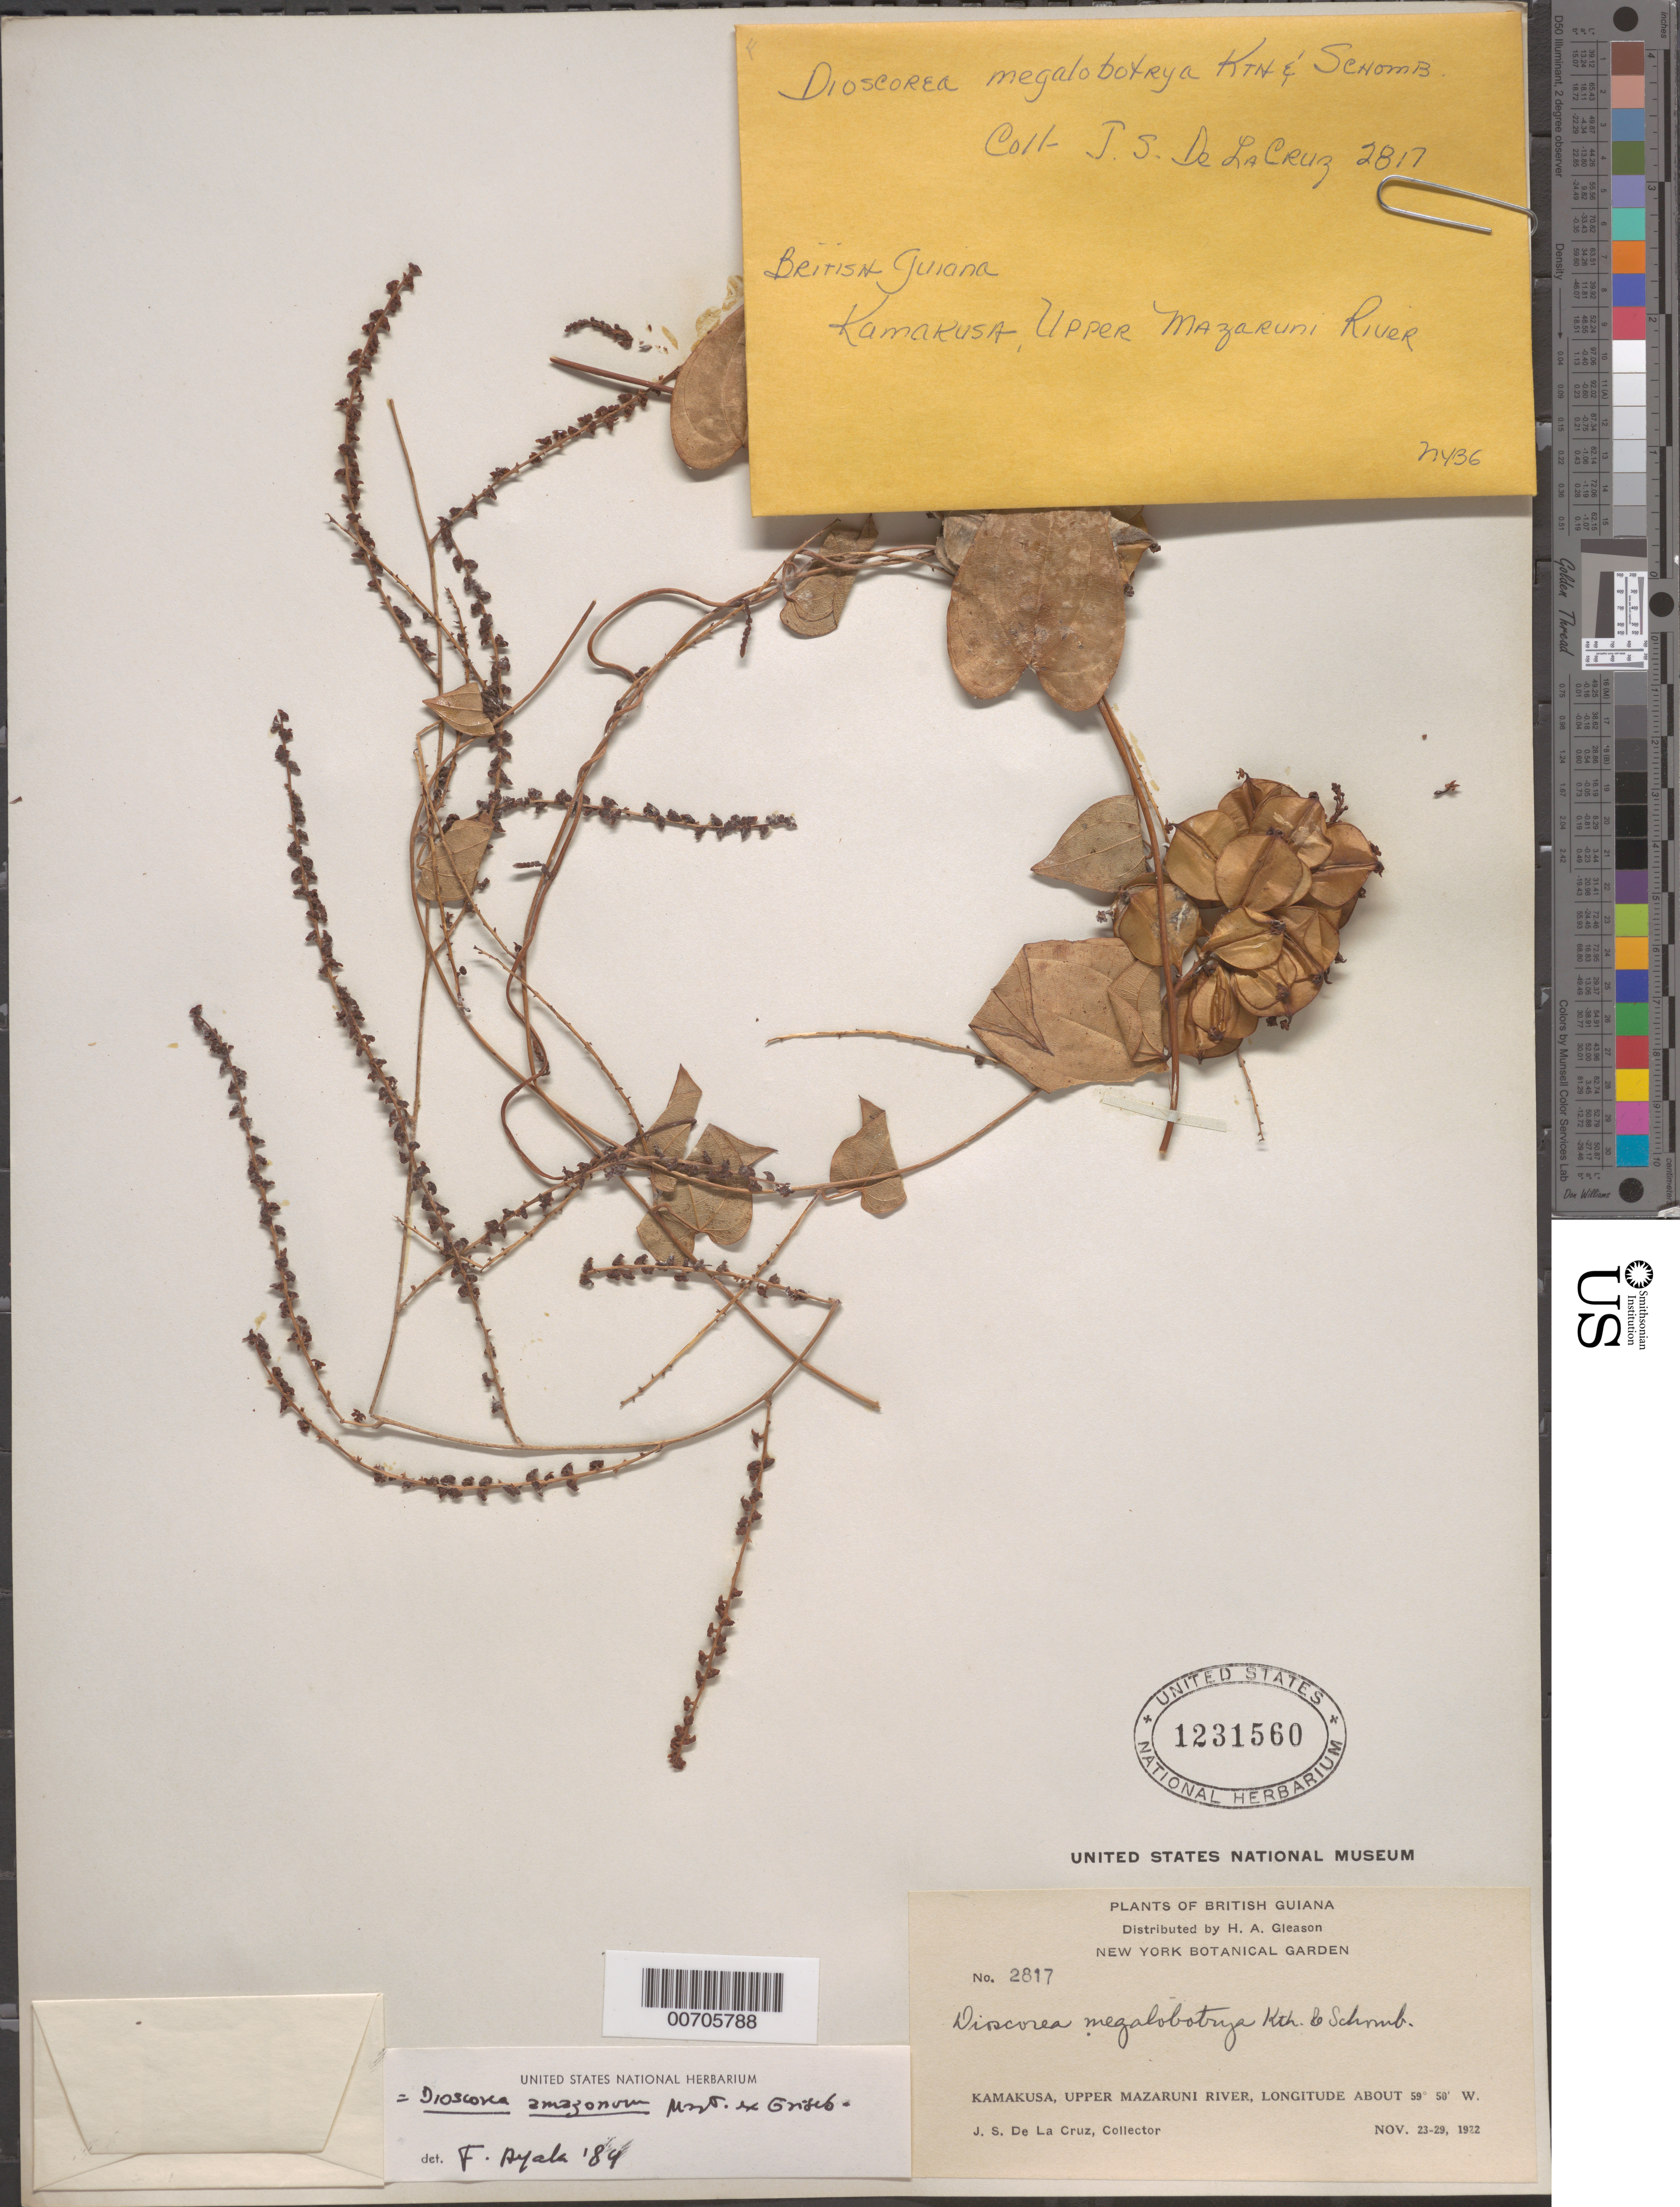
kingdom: Plantae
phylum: Tracheophyta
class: Liliopsida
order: Dioscoreales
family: Dioscoreaceae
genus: Dioscorea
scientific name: Dioscorea amazonum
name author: Mart. ex Griseb.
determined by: Ayala F., Franklin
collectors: J. S. de la Cruz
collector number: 2817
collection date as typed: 23-Nov-22 to 29-Nov-22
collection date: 1922-11-23/1922-11-29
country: Guyana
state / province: Cuyuni-Mazaruni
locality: Kamakusa, Upper Mazaruni R.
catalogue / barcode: US 1231560